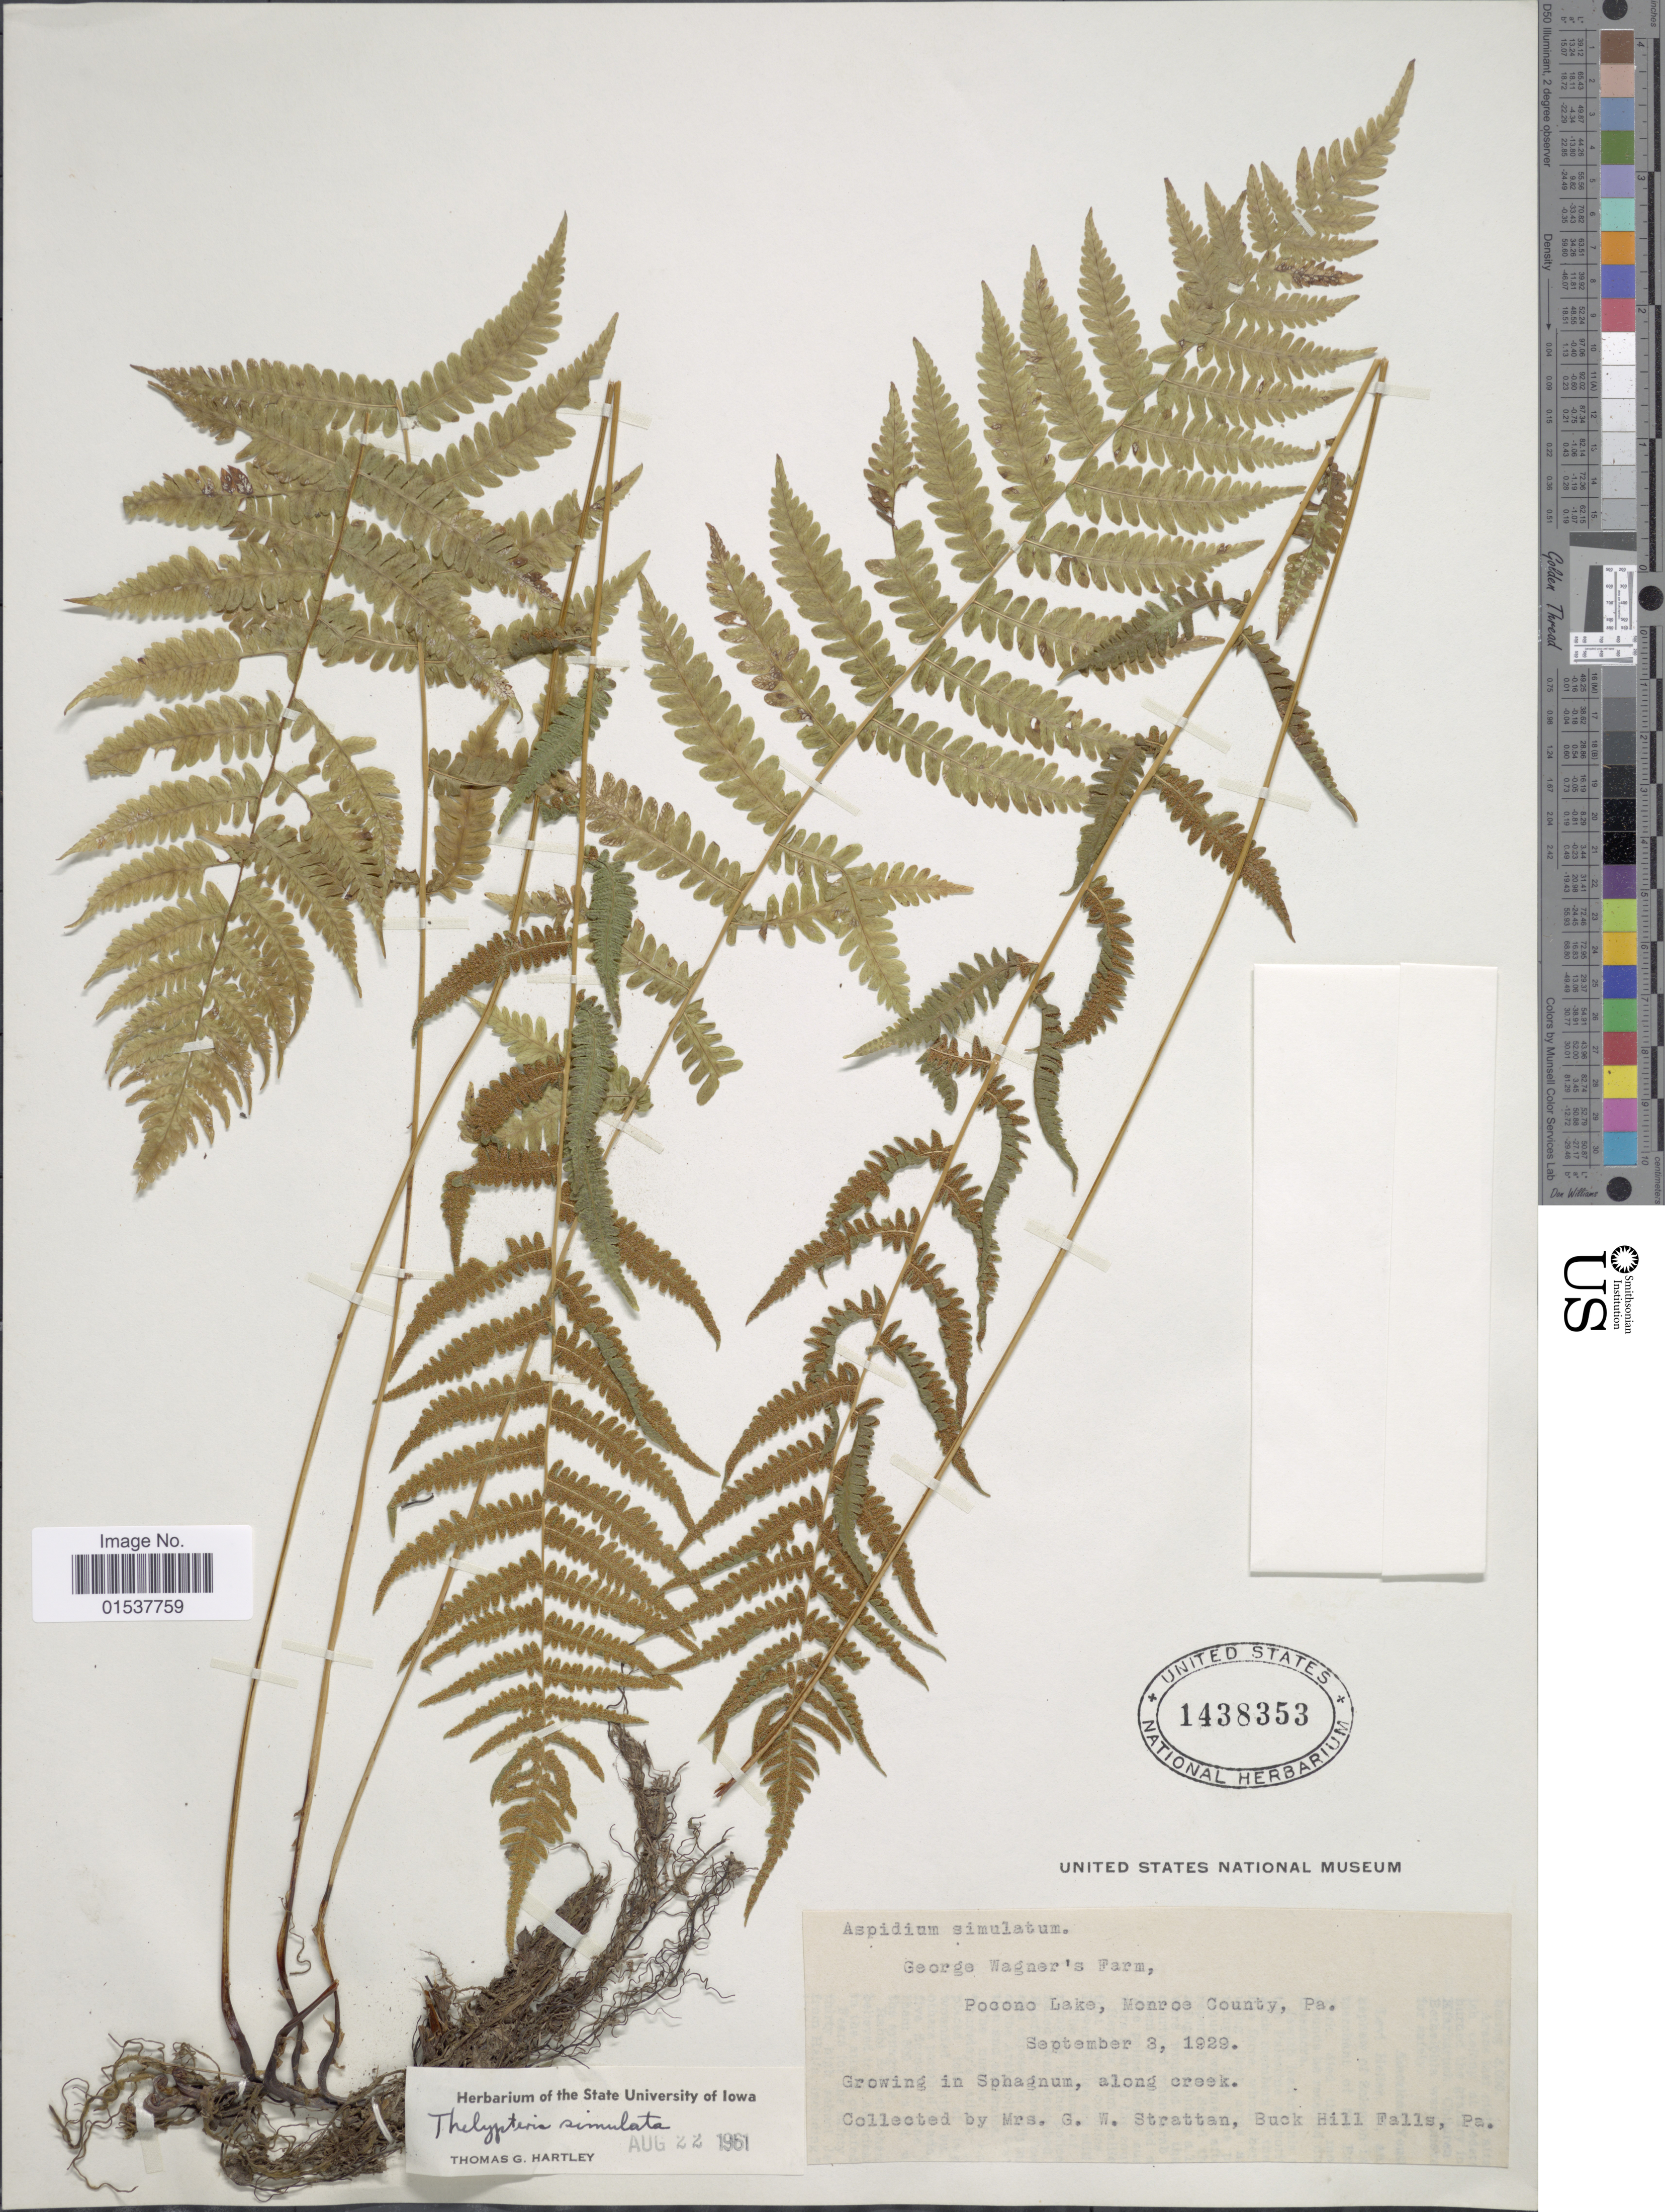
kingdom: Plantae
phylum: Tracheophyta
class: Polypodiopsida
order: Polypodiales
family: Thelypteridaceae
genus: Parathelypteris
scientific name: Parathelypteris simulata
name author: (Davenp.) Holttum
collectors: G. Strattan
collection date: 1929-09-03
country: United States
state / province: Pennsylvania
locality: George Wagner's Farm, Pocono Lake, Monroe County, Pa., in Sphagnum, along creek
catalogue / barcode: US 1438353